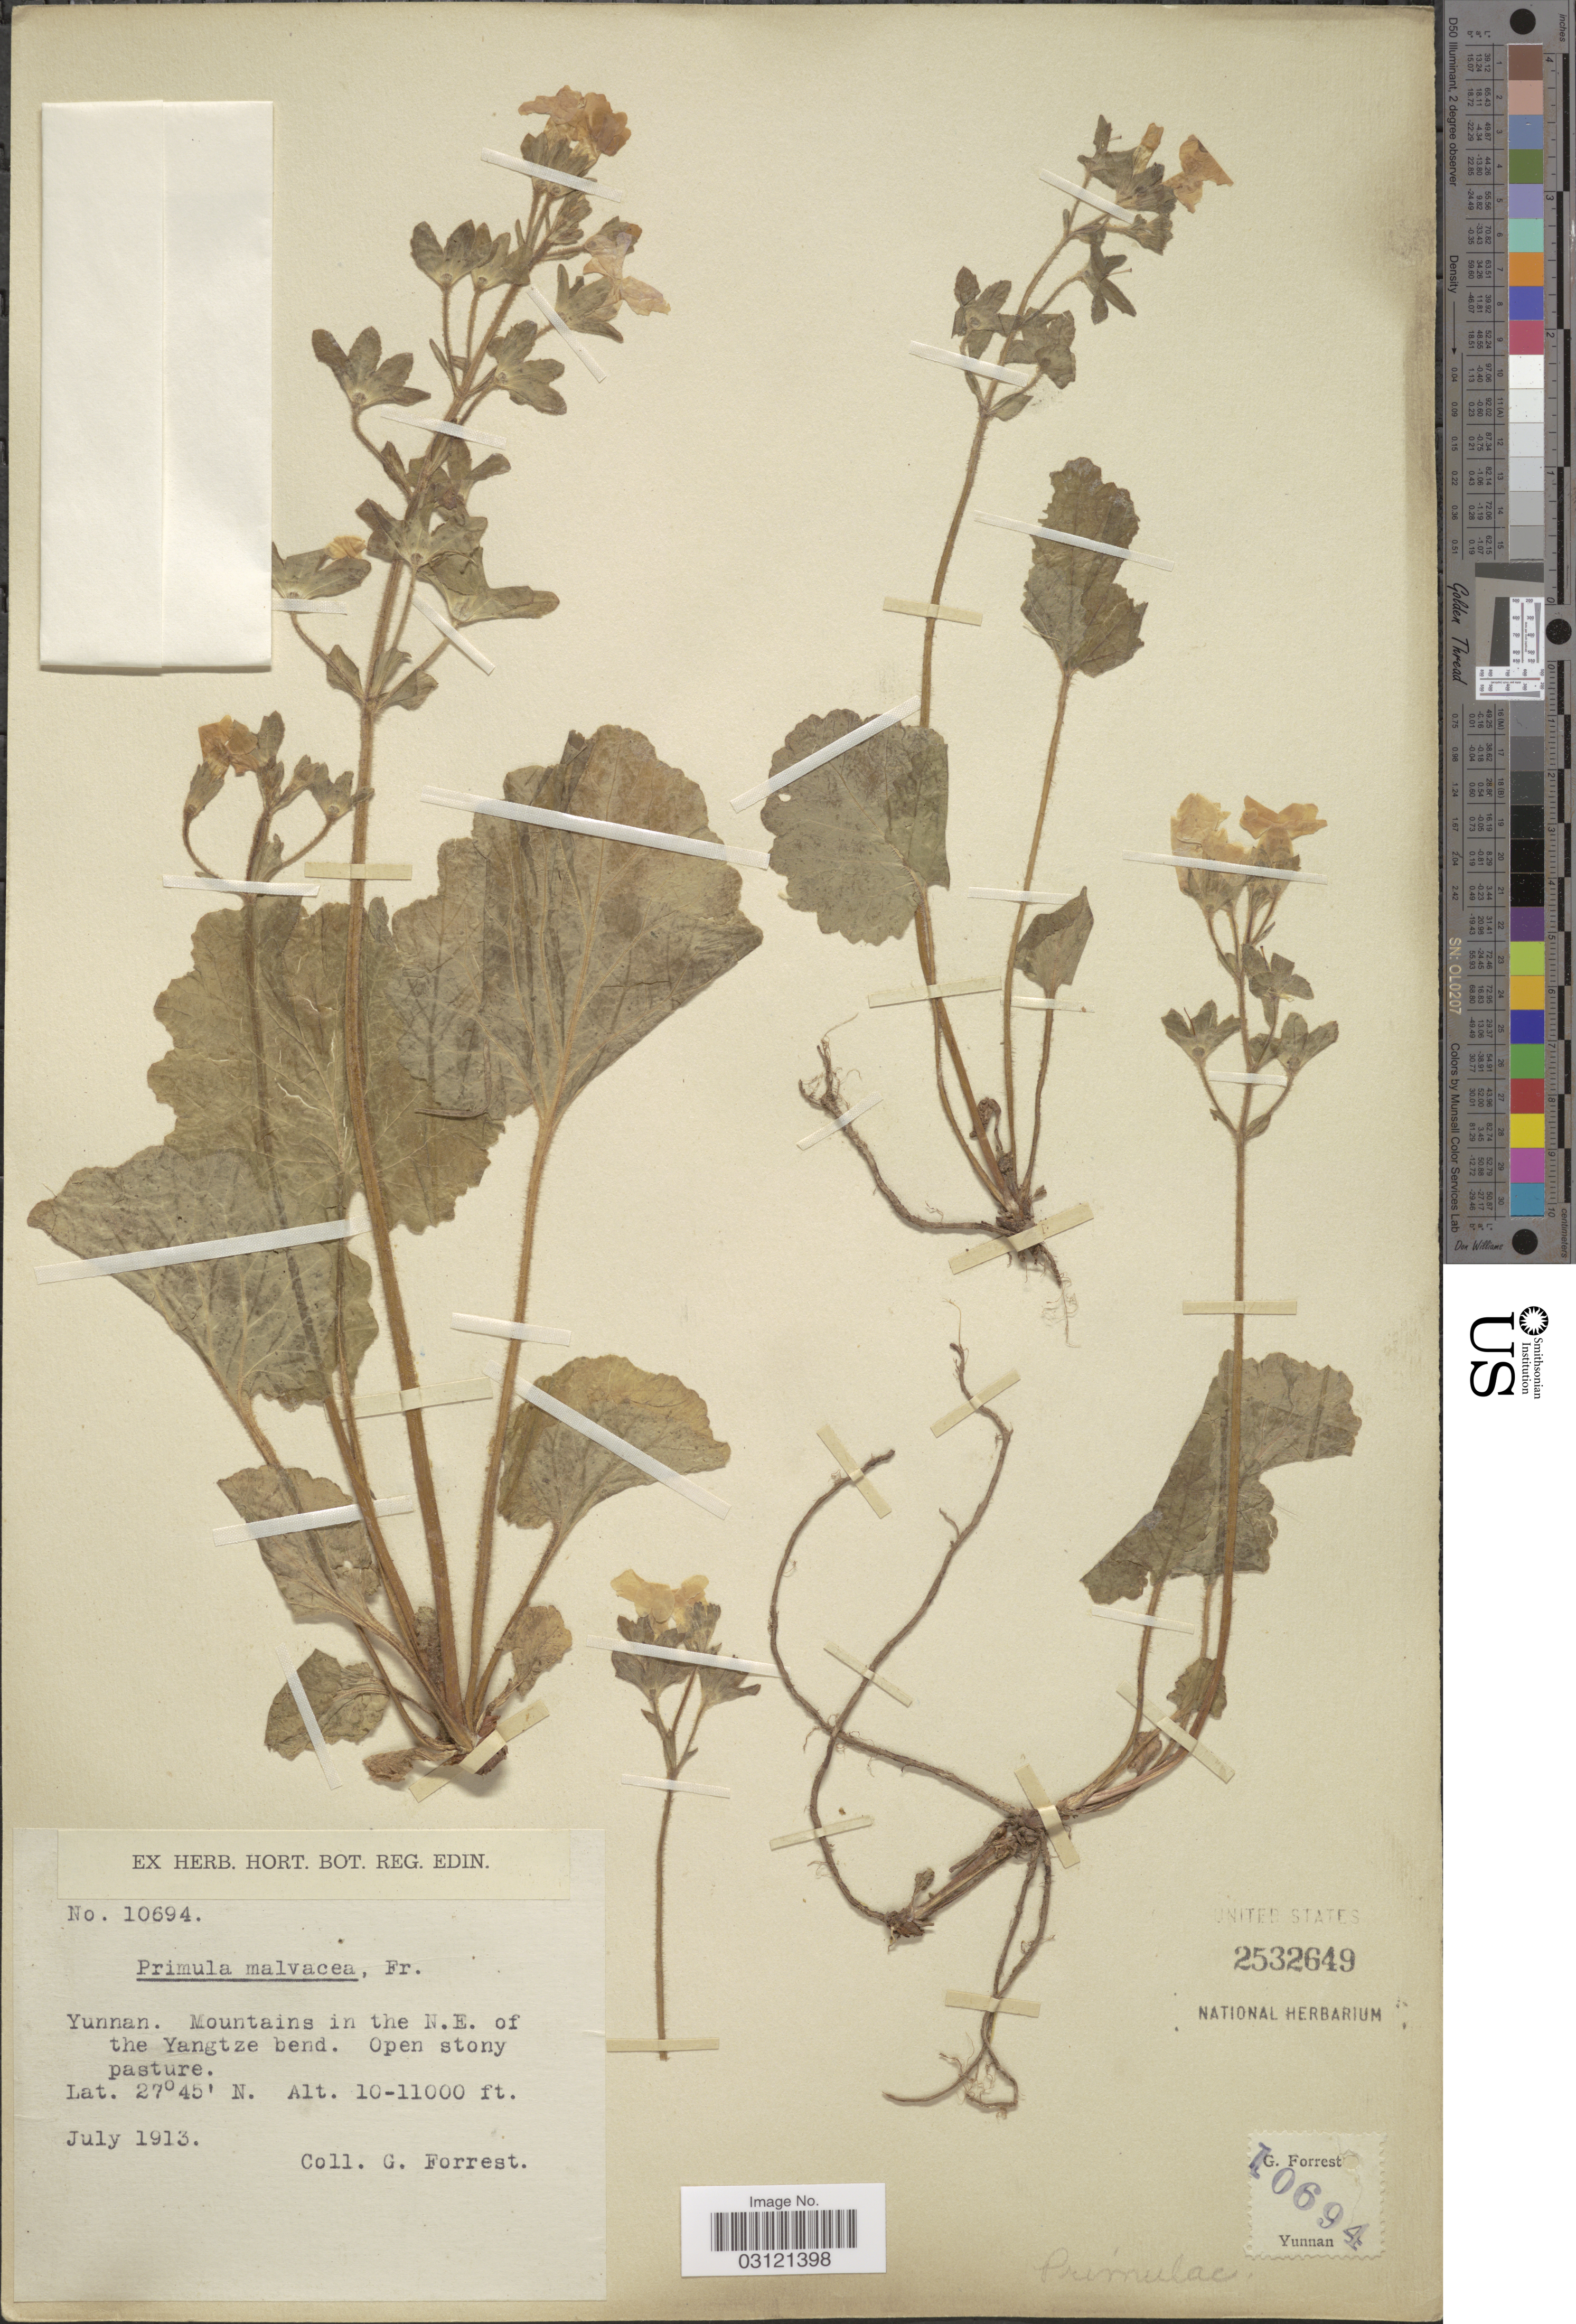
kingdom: Plantae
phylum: Tracheophyta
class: Magnoliopsida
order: Ericales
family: Primulaceae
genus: Primula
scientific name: Primula malvacea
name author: Franch.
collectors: G. Forrest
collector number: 10694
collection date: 1913-07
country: China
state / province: Yunnan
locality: Mountains in the N.E. of the Yangtze bend.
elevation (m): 3048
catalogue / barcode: US 2532649